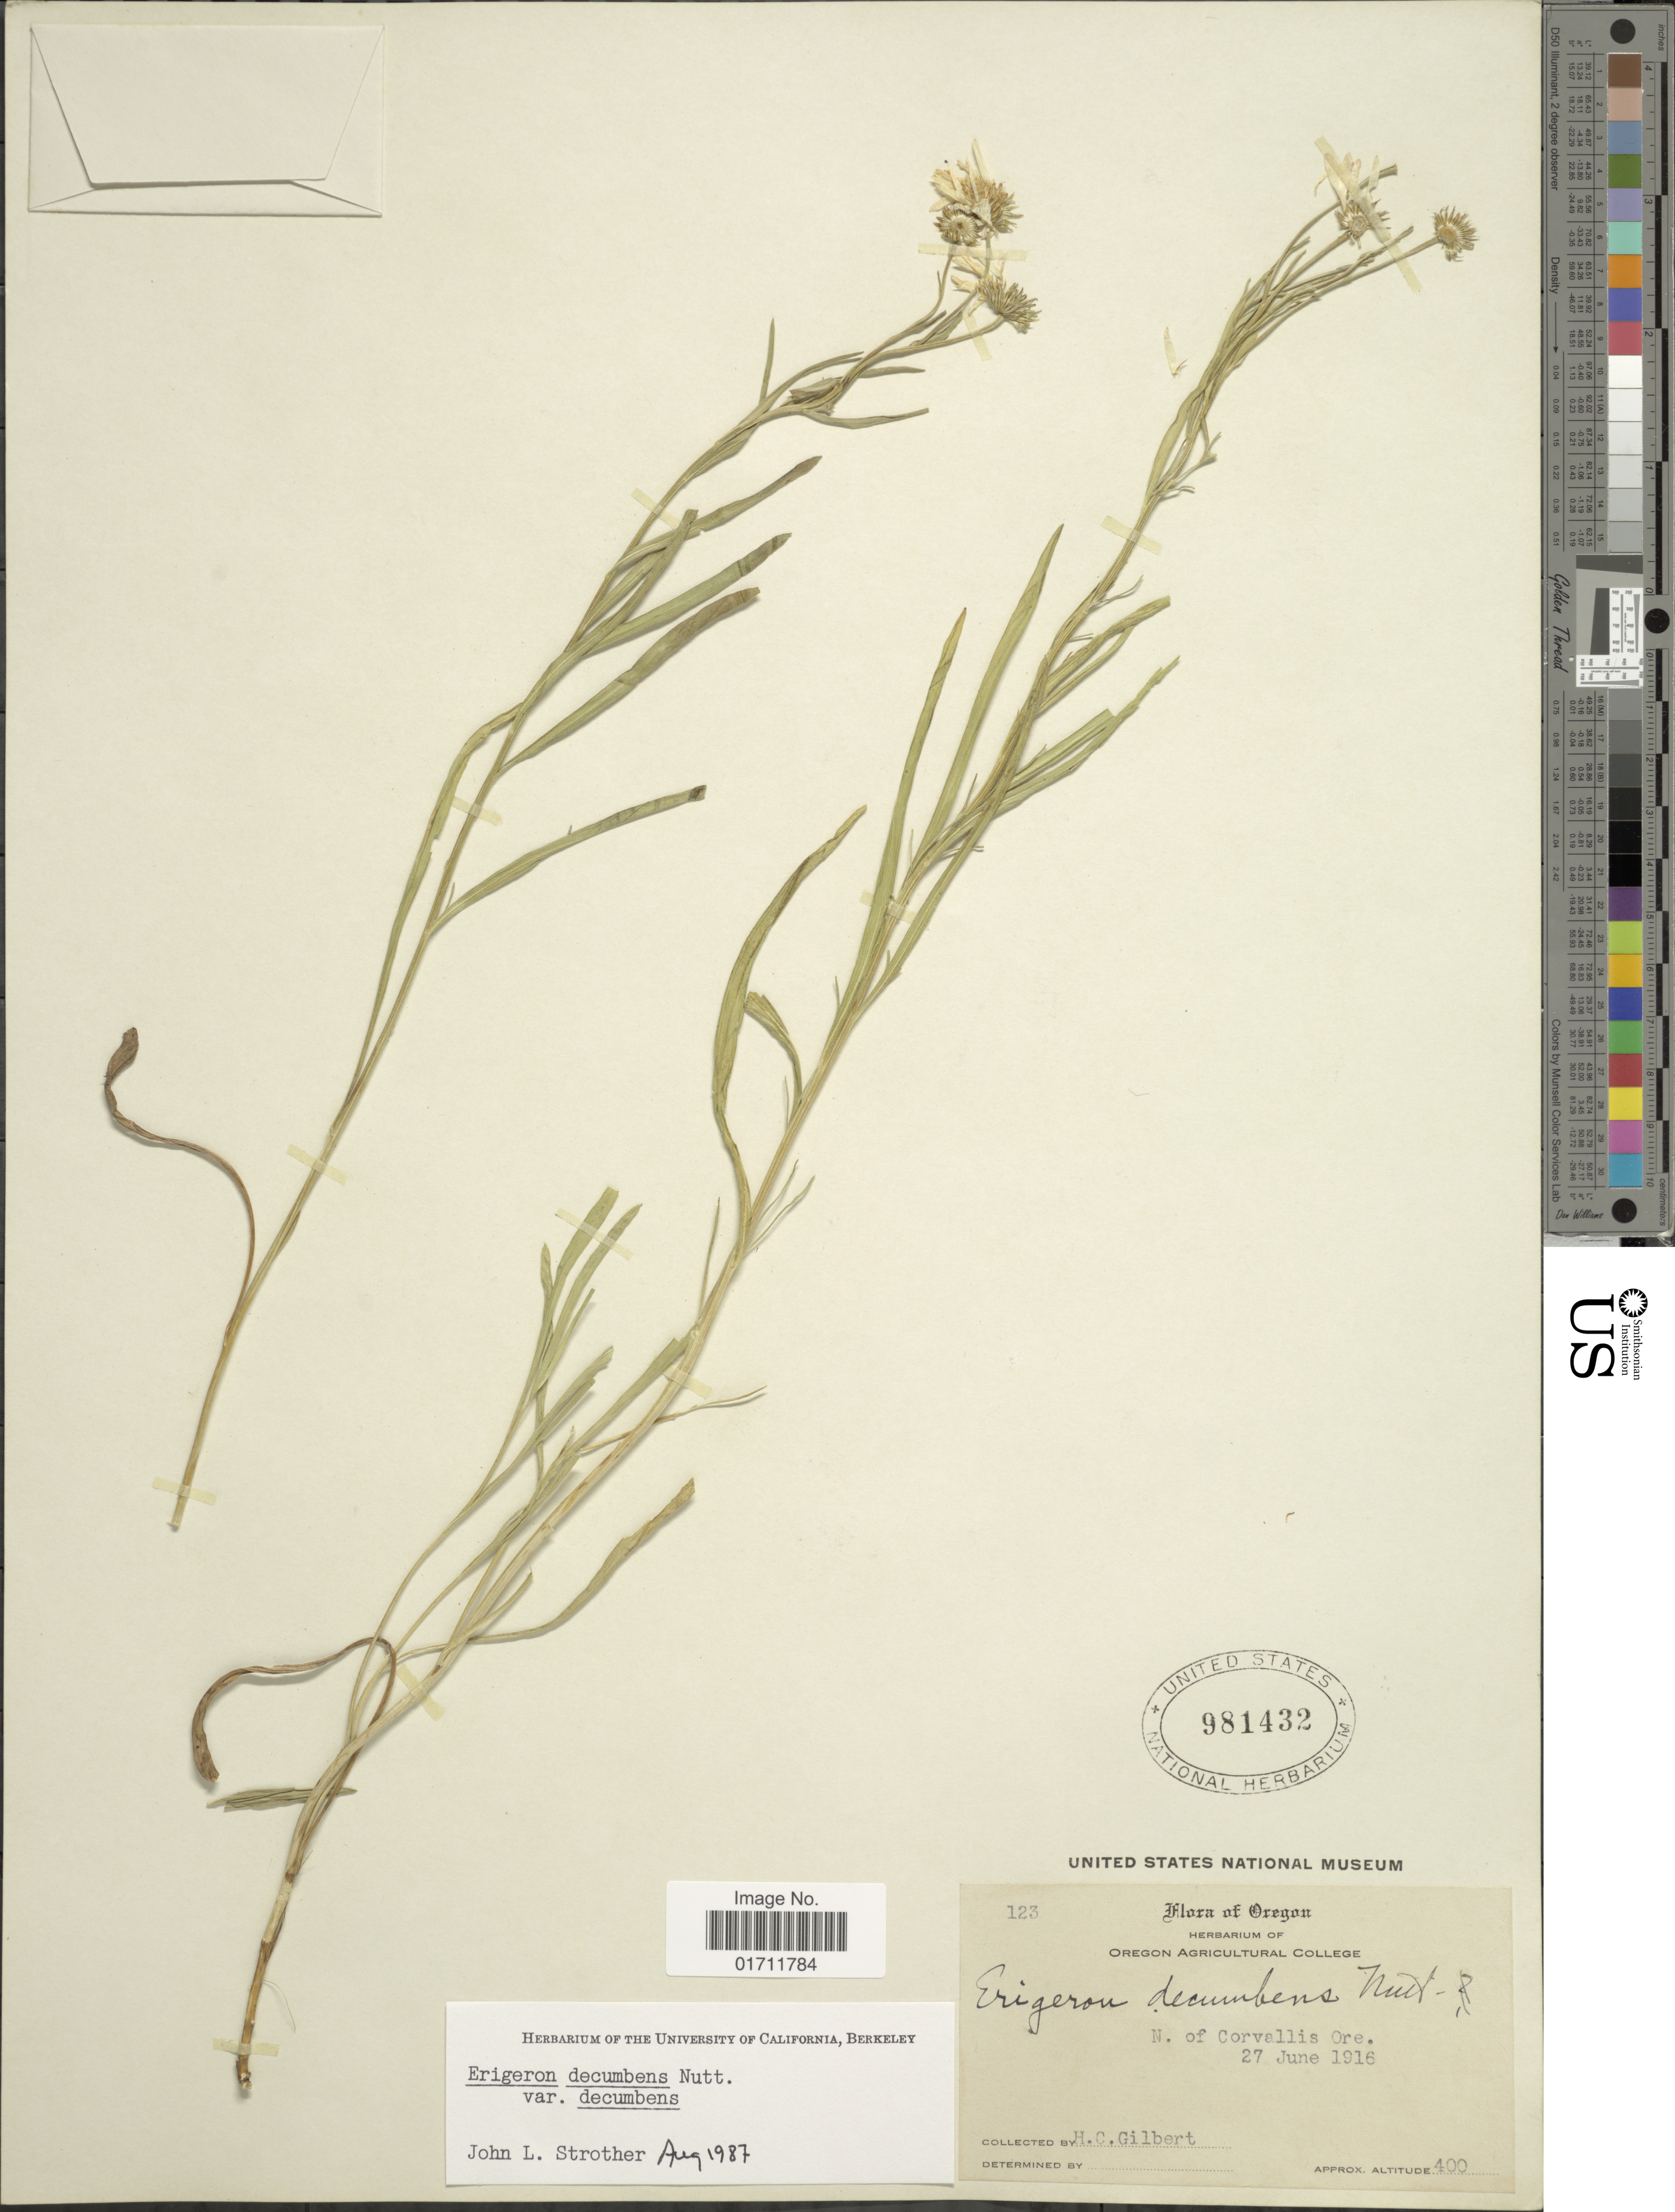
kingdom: Plantae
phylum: Tracheophyta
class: Magnoliopsida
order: Asterales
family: Asteraceae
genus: Erigeron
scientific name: Erigeron decumbens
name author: Nutt.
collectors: H. Gilbert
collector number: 123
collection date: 1916-06-27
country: United States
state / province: Oregon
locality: N. of Corvallis Ore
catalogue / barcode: US 981432